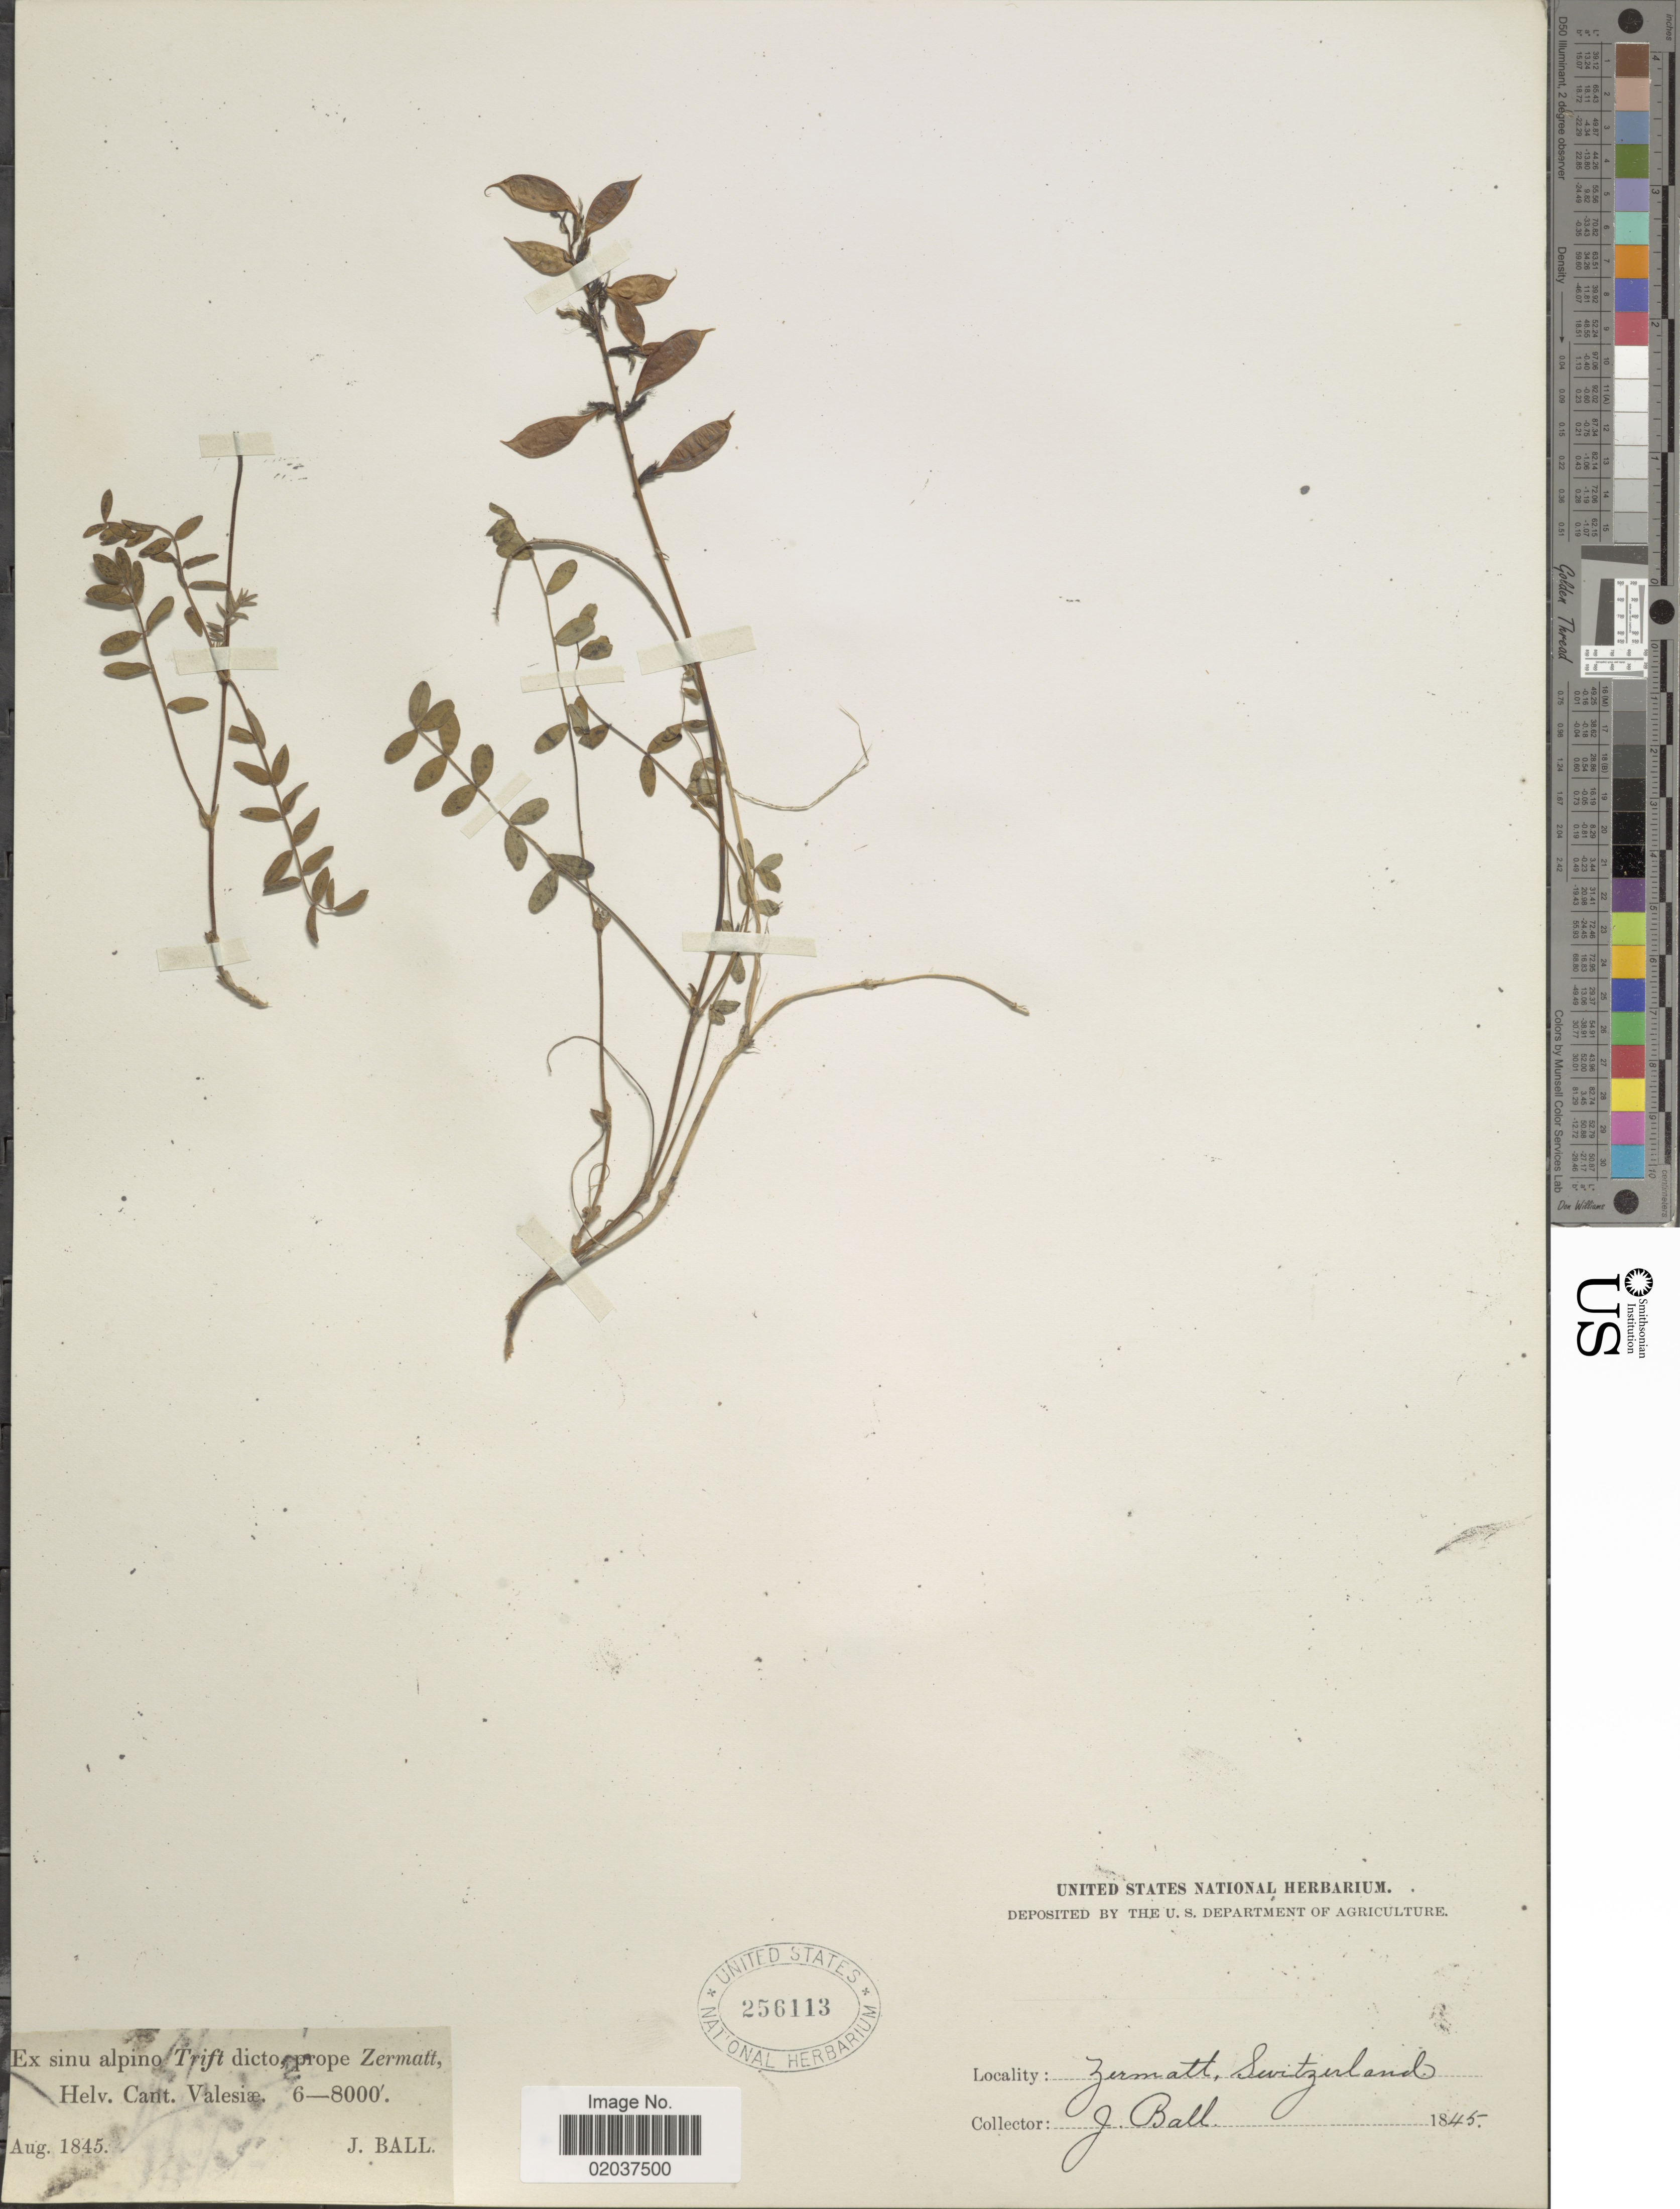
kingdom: Plantae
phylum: Tracheophyta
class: Magnoliopsida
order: Fabales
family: Fabaceae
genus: Astragalus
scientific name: Astragalus sp.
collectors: J. Ball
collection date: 1845-08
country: Switzerland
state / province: Valais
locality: Sinu alpino TRift dicto porpe Zermatt, Helv. Cant. Valesiae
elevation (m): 1829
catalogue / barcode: US 256113